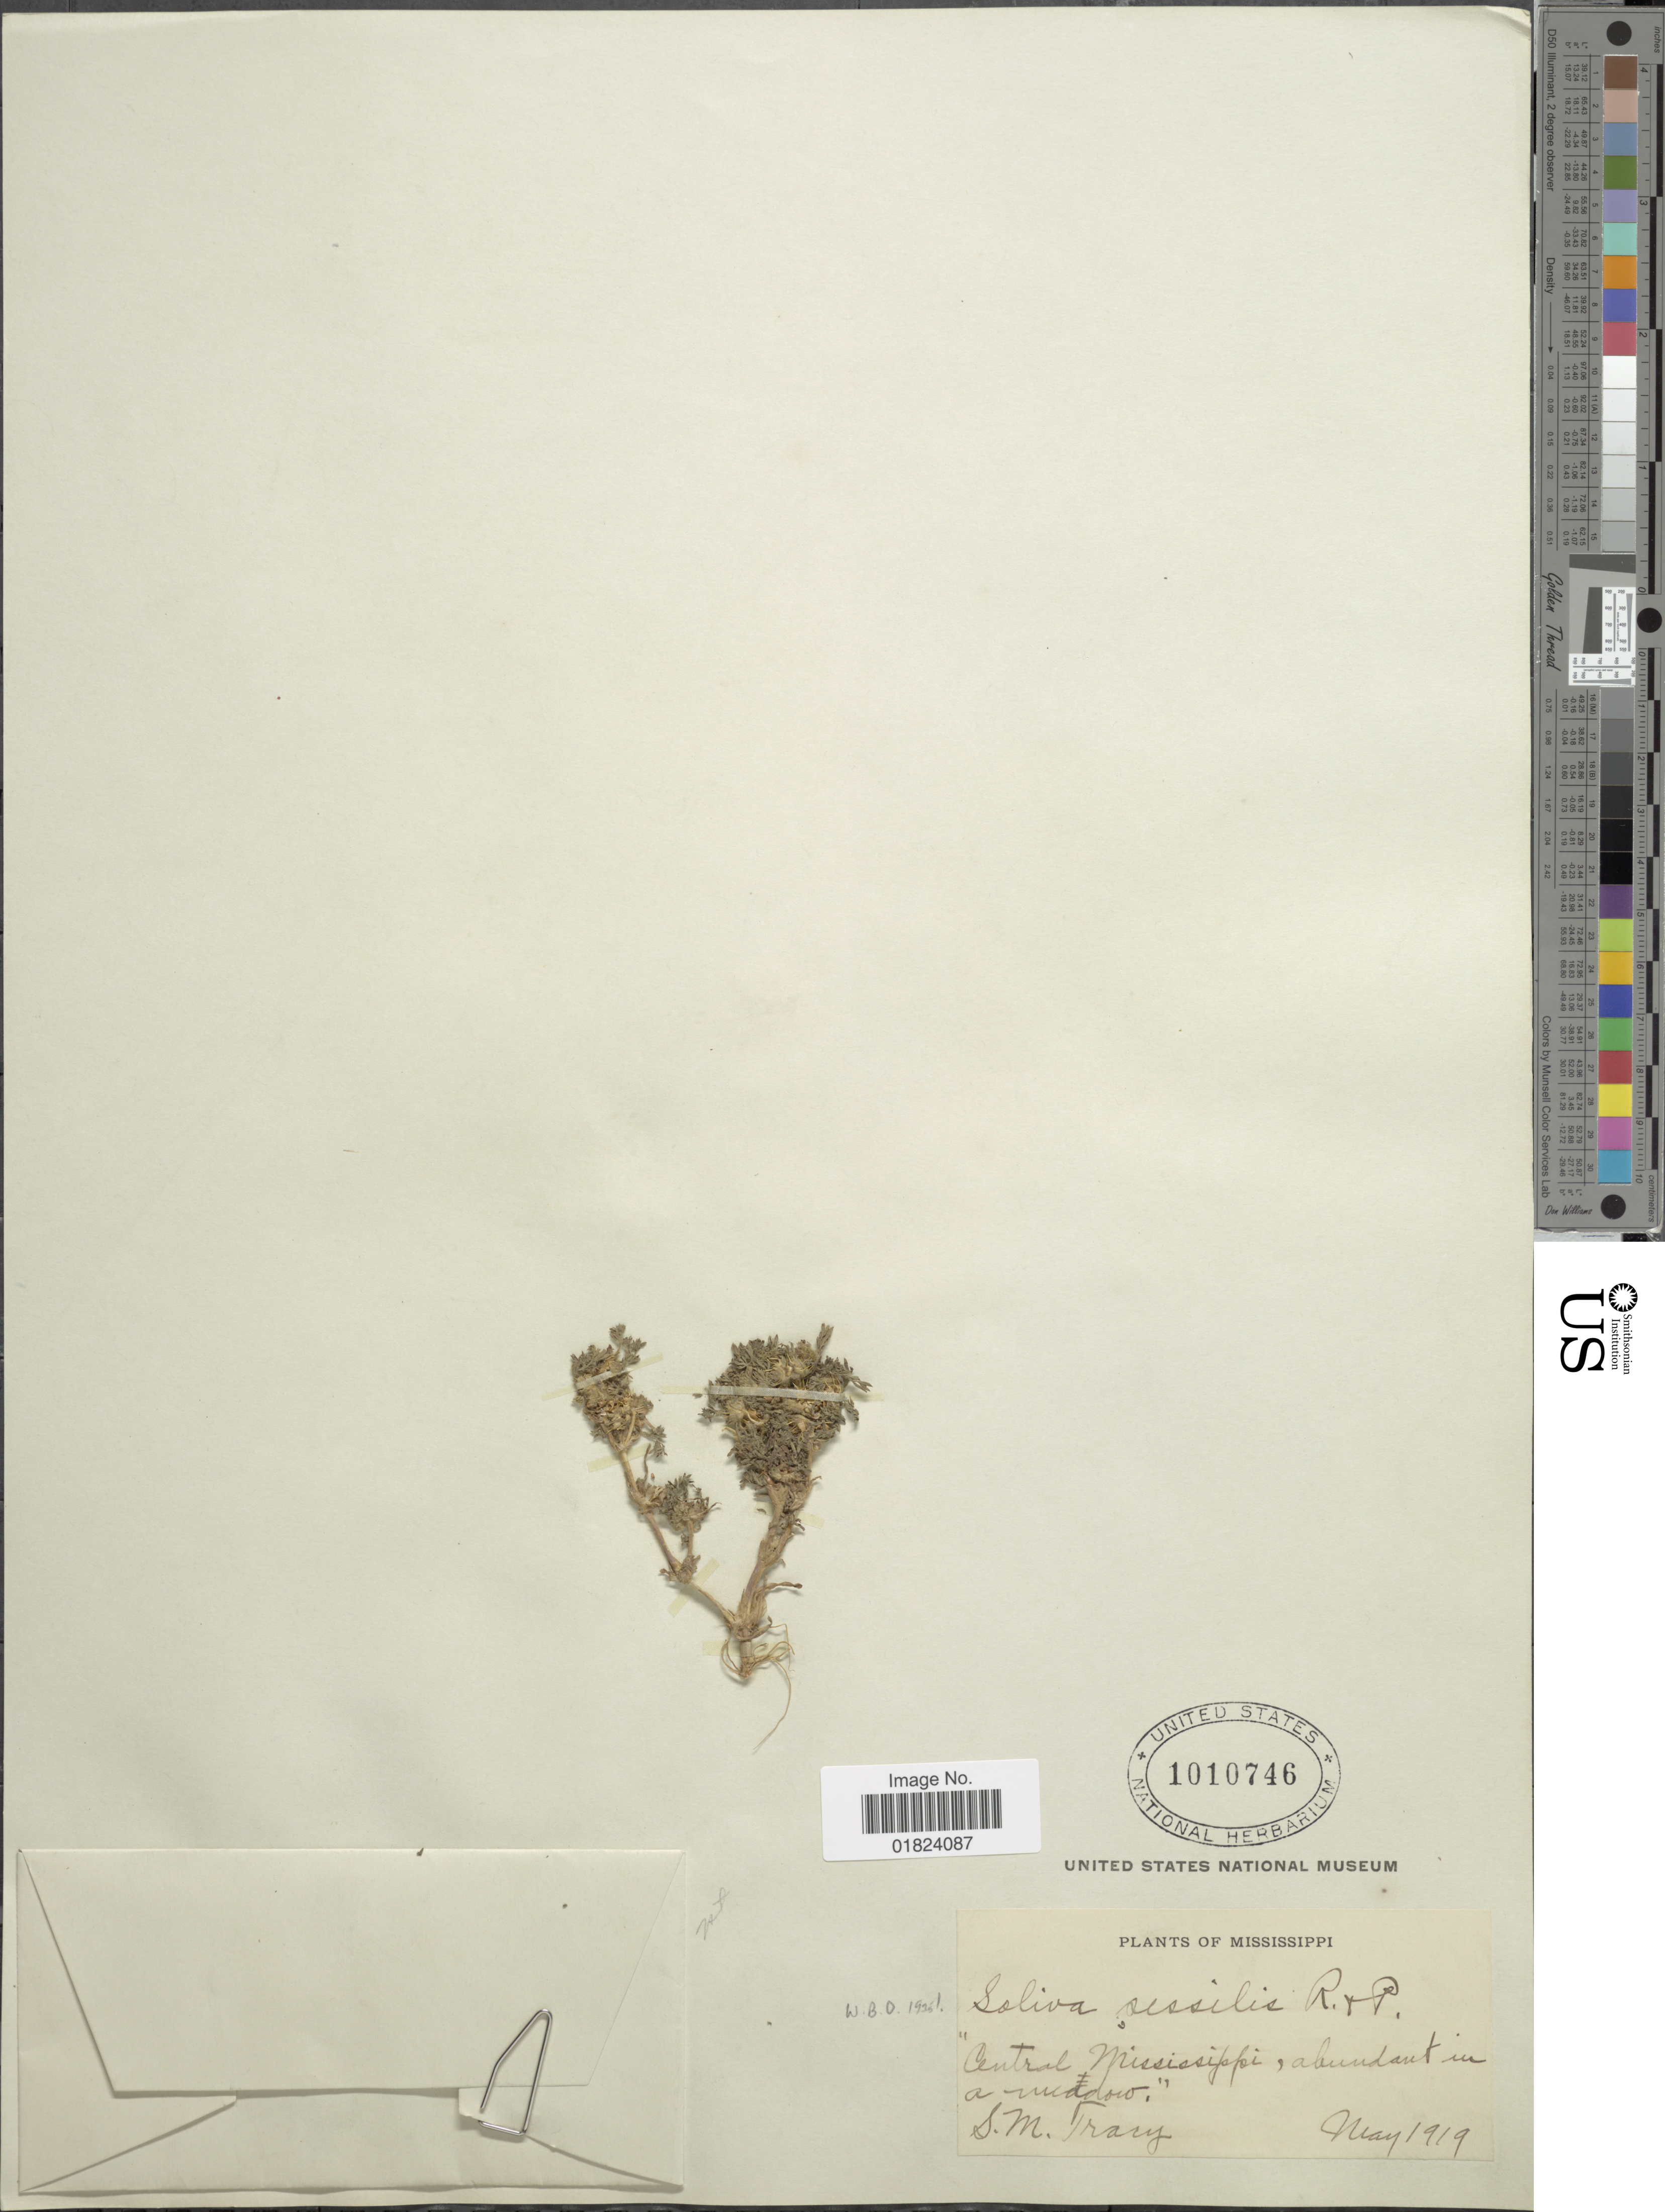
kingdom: Plantae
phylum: Tracheophyta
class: Magnoliopsida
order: Asterales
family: Asteraceae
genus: Soliva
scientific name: Soliva sessilis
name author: Ruiz & Pav.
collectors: S. M. Tracy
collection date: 1919-05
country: United States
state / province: Mississippi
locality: Central Mississippi, abundant in a meadow.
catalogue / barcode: US 1010746